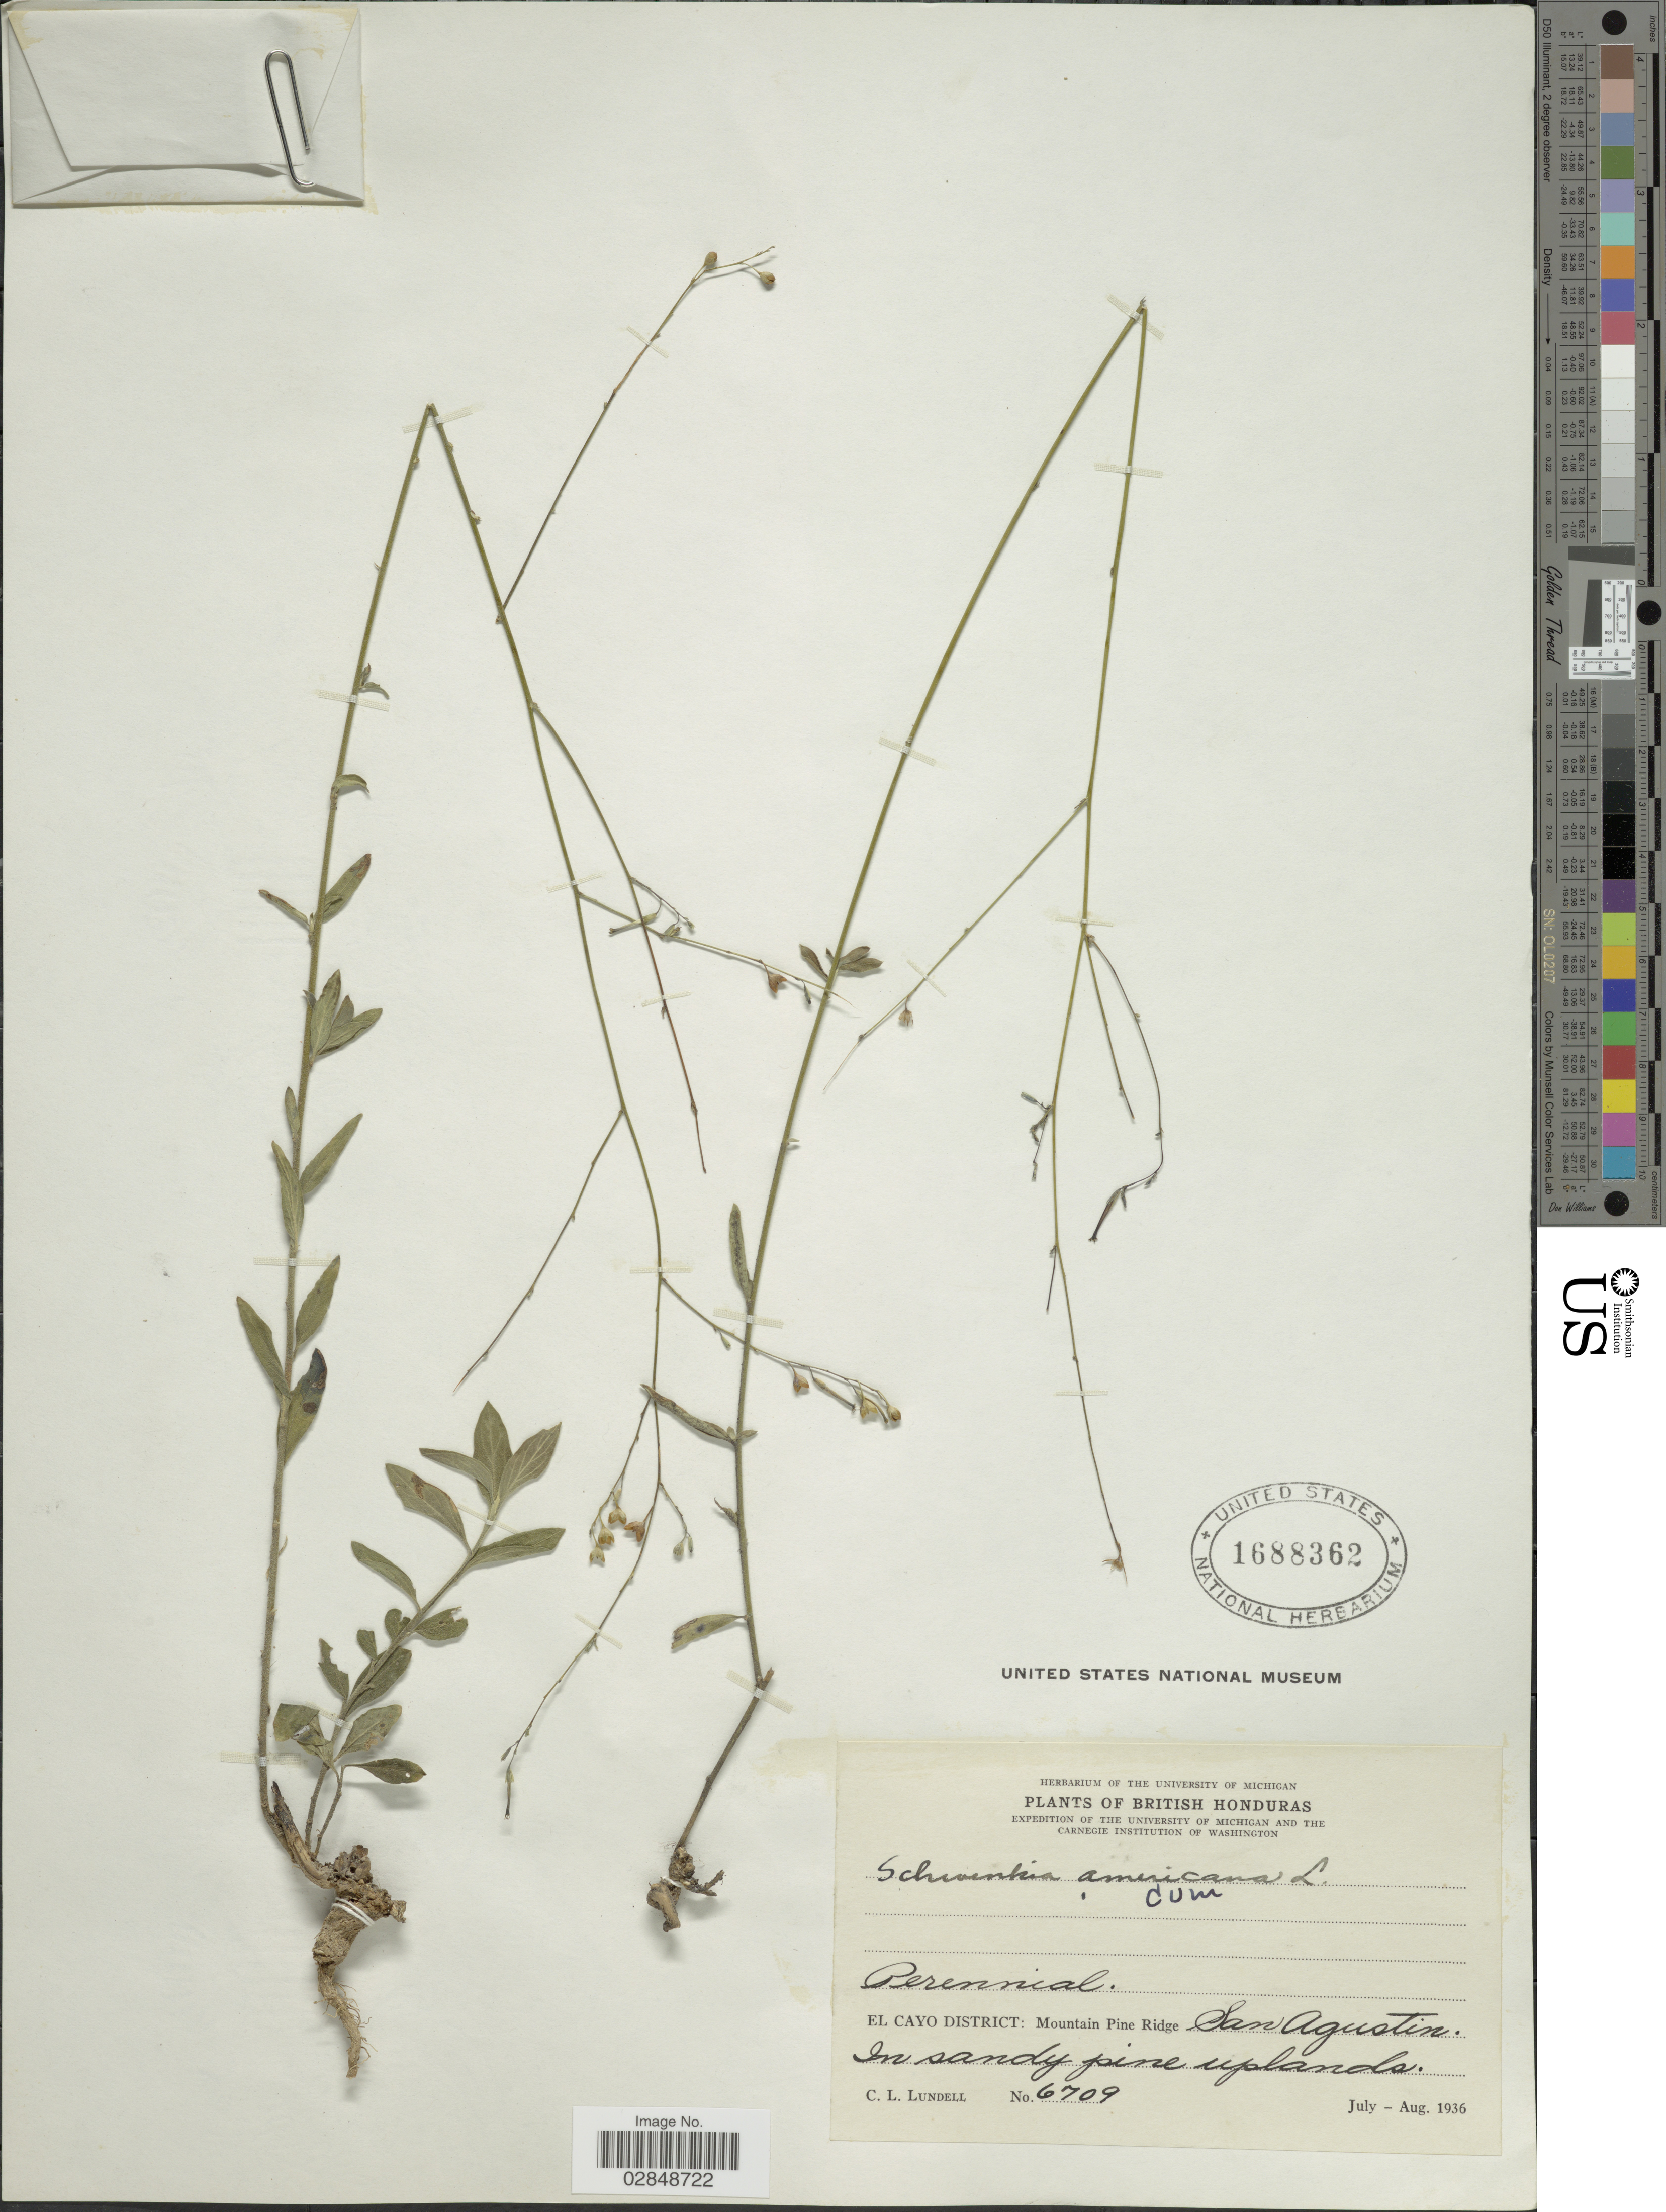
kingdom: Plantae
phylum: Tracheophyta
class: Magnoliopsida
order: Solanales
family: Solanaceae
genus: Schwenckia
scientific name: Schwenckia americana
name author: L.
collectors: C. L. Lundell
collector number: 6709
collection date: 1936-07/1936-08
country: Belize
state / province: Cayo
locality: British Honduras. El Cayo District: Mountain PIne Ridge San Agustin.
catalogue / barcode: US 1688362